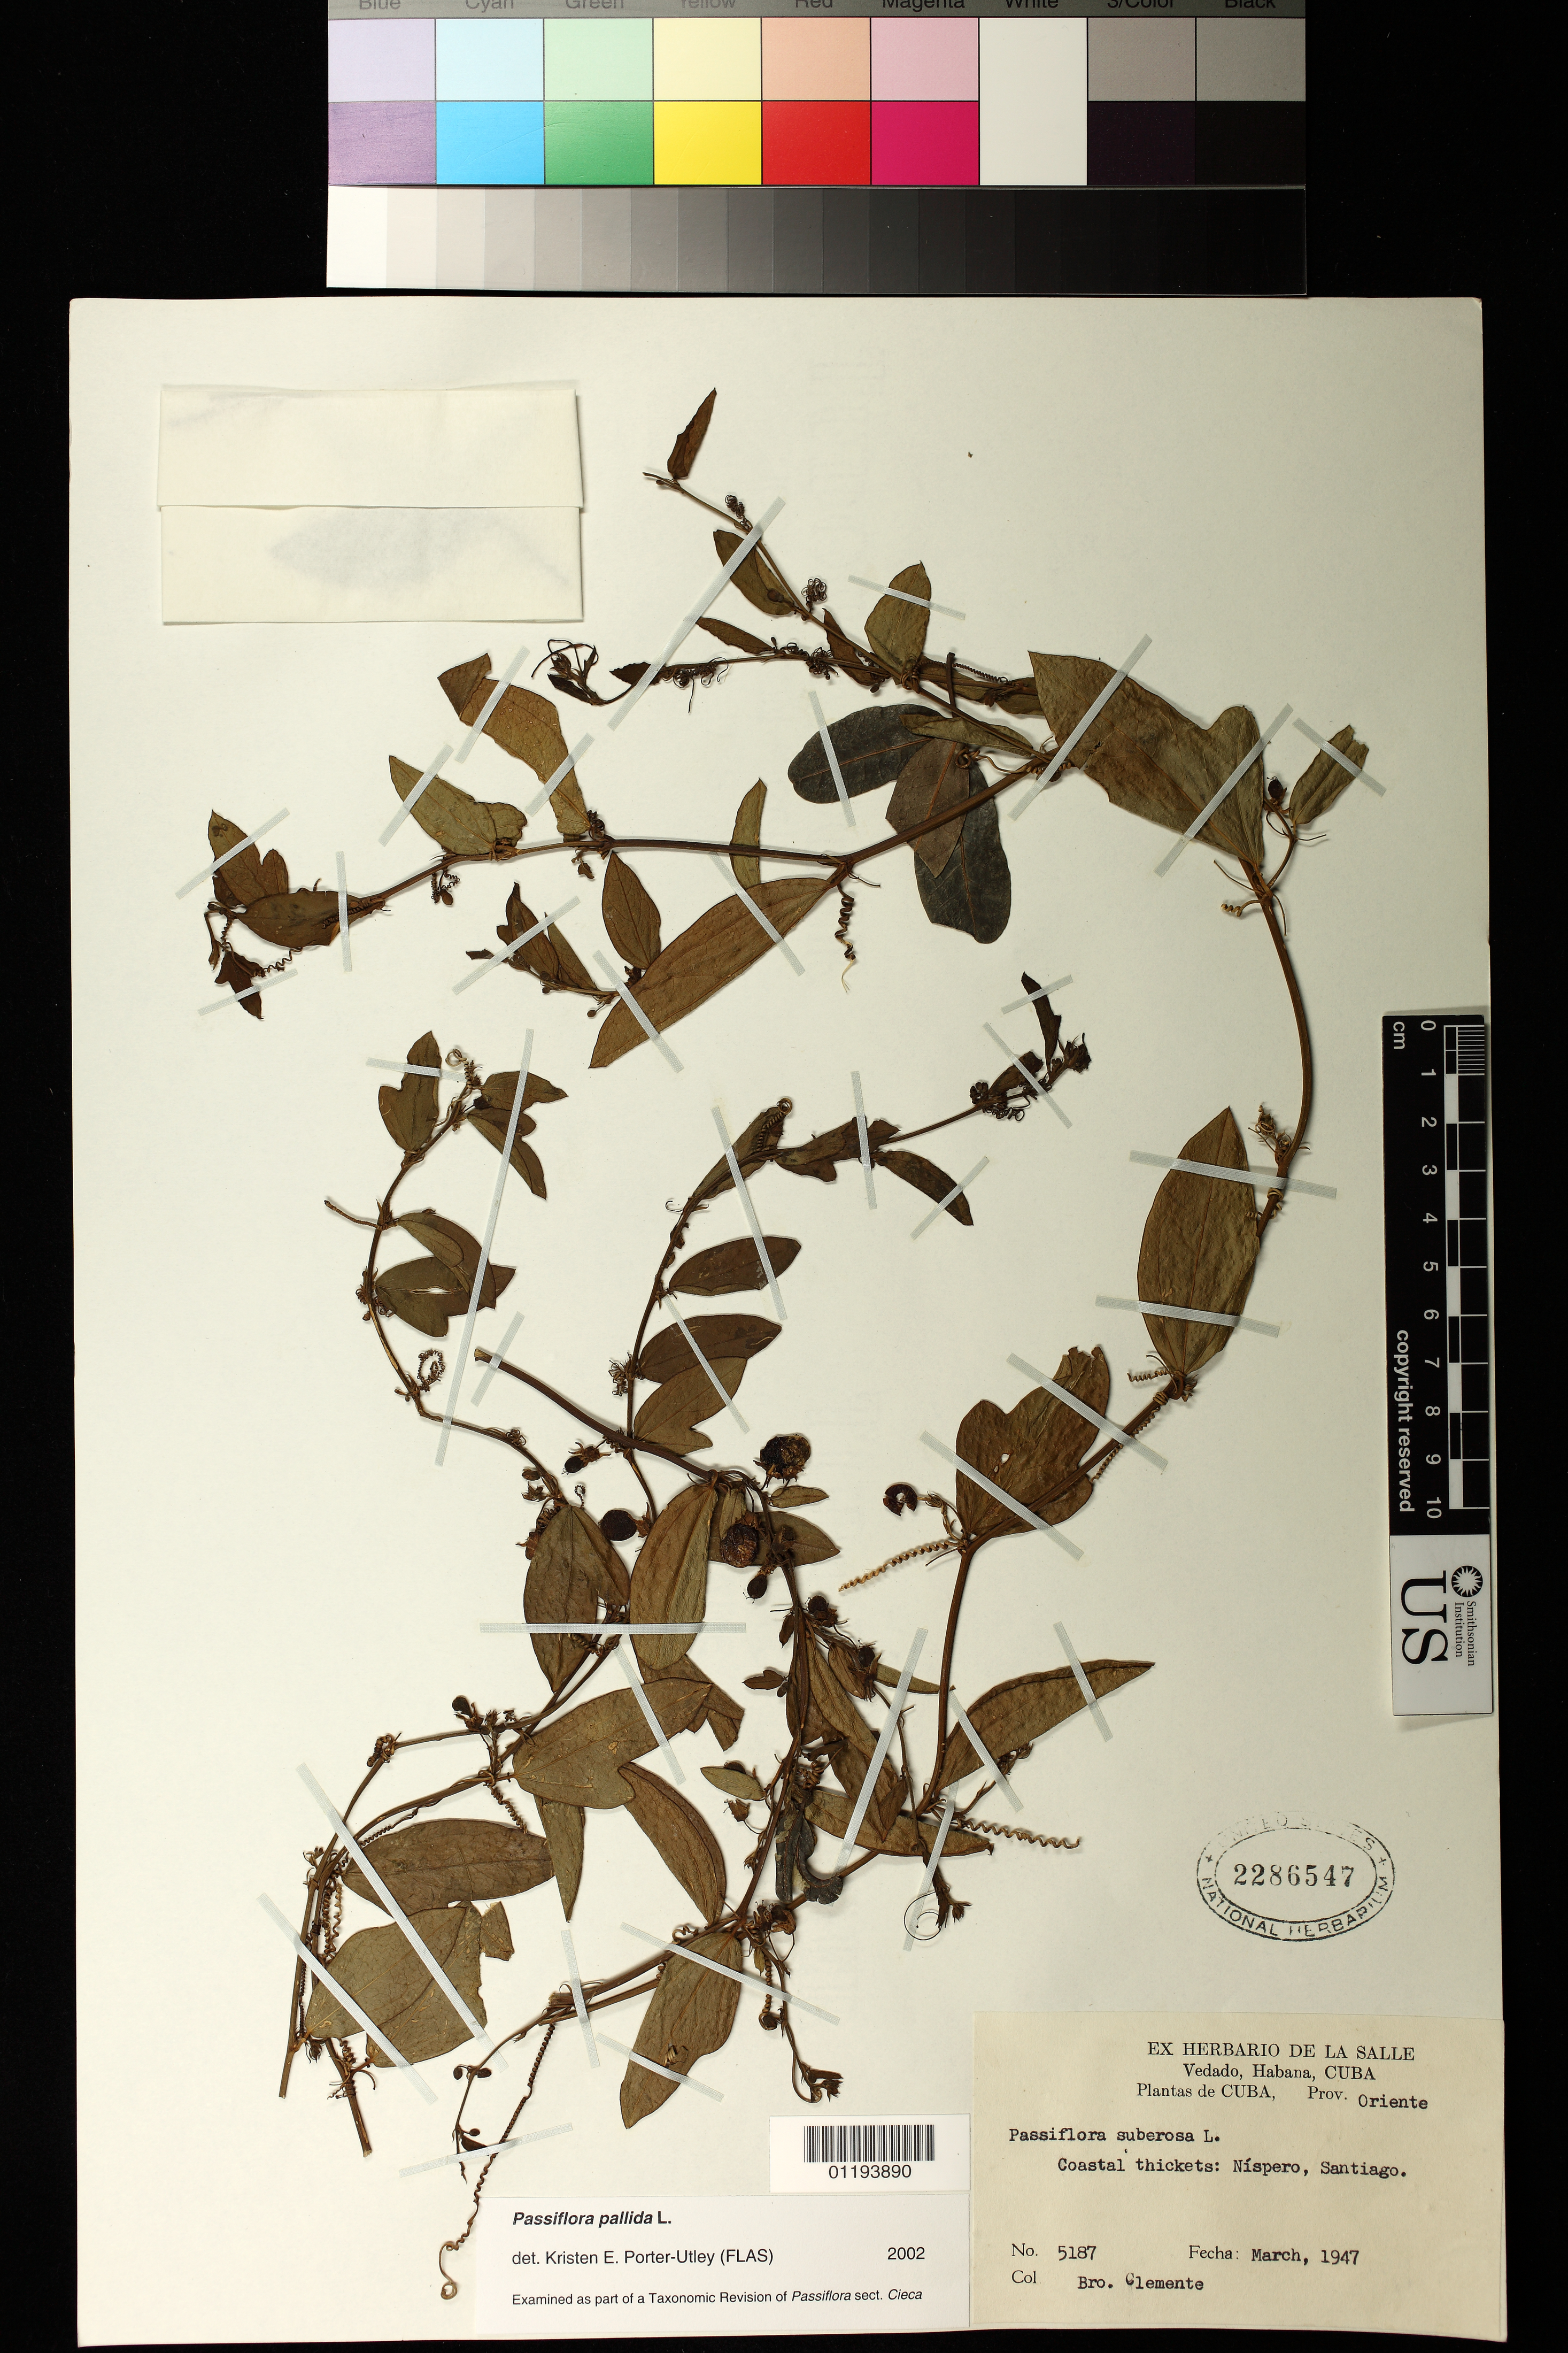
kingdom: Plantae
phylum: Tracheophyta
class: Magnoliopsida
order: Malpighiales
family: Passifloraceae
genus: Passiflora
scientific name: Passiflora pallida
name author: L.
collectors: Bro. Clemente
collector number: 5187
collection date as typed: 1947-03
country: Cuba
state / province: Santiago de Cuba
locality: Province Oriente. Coastal thickets: Nispero, Santiago.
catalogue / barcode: US 2286547